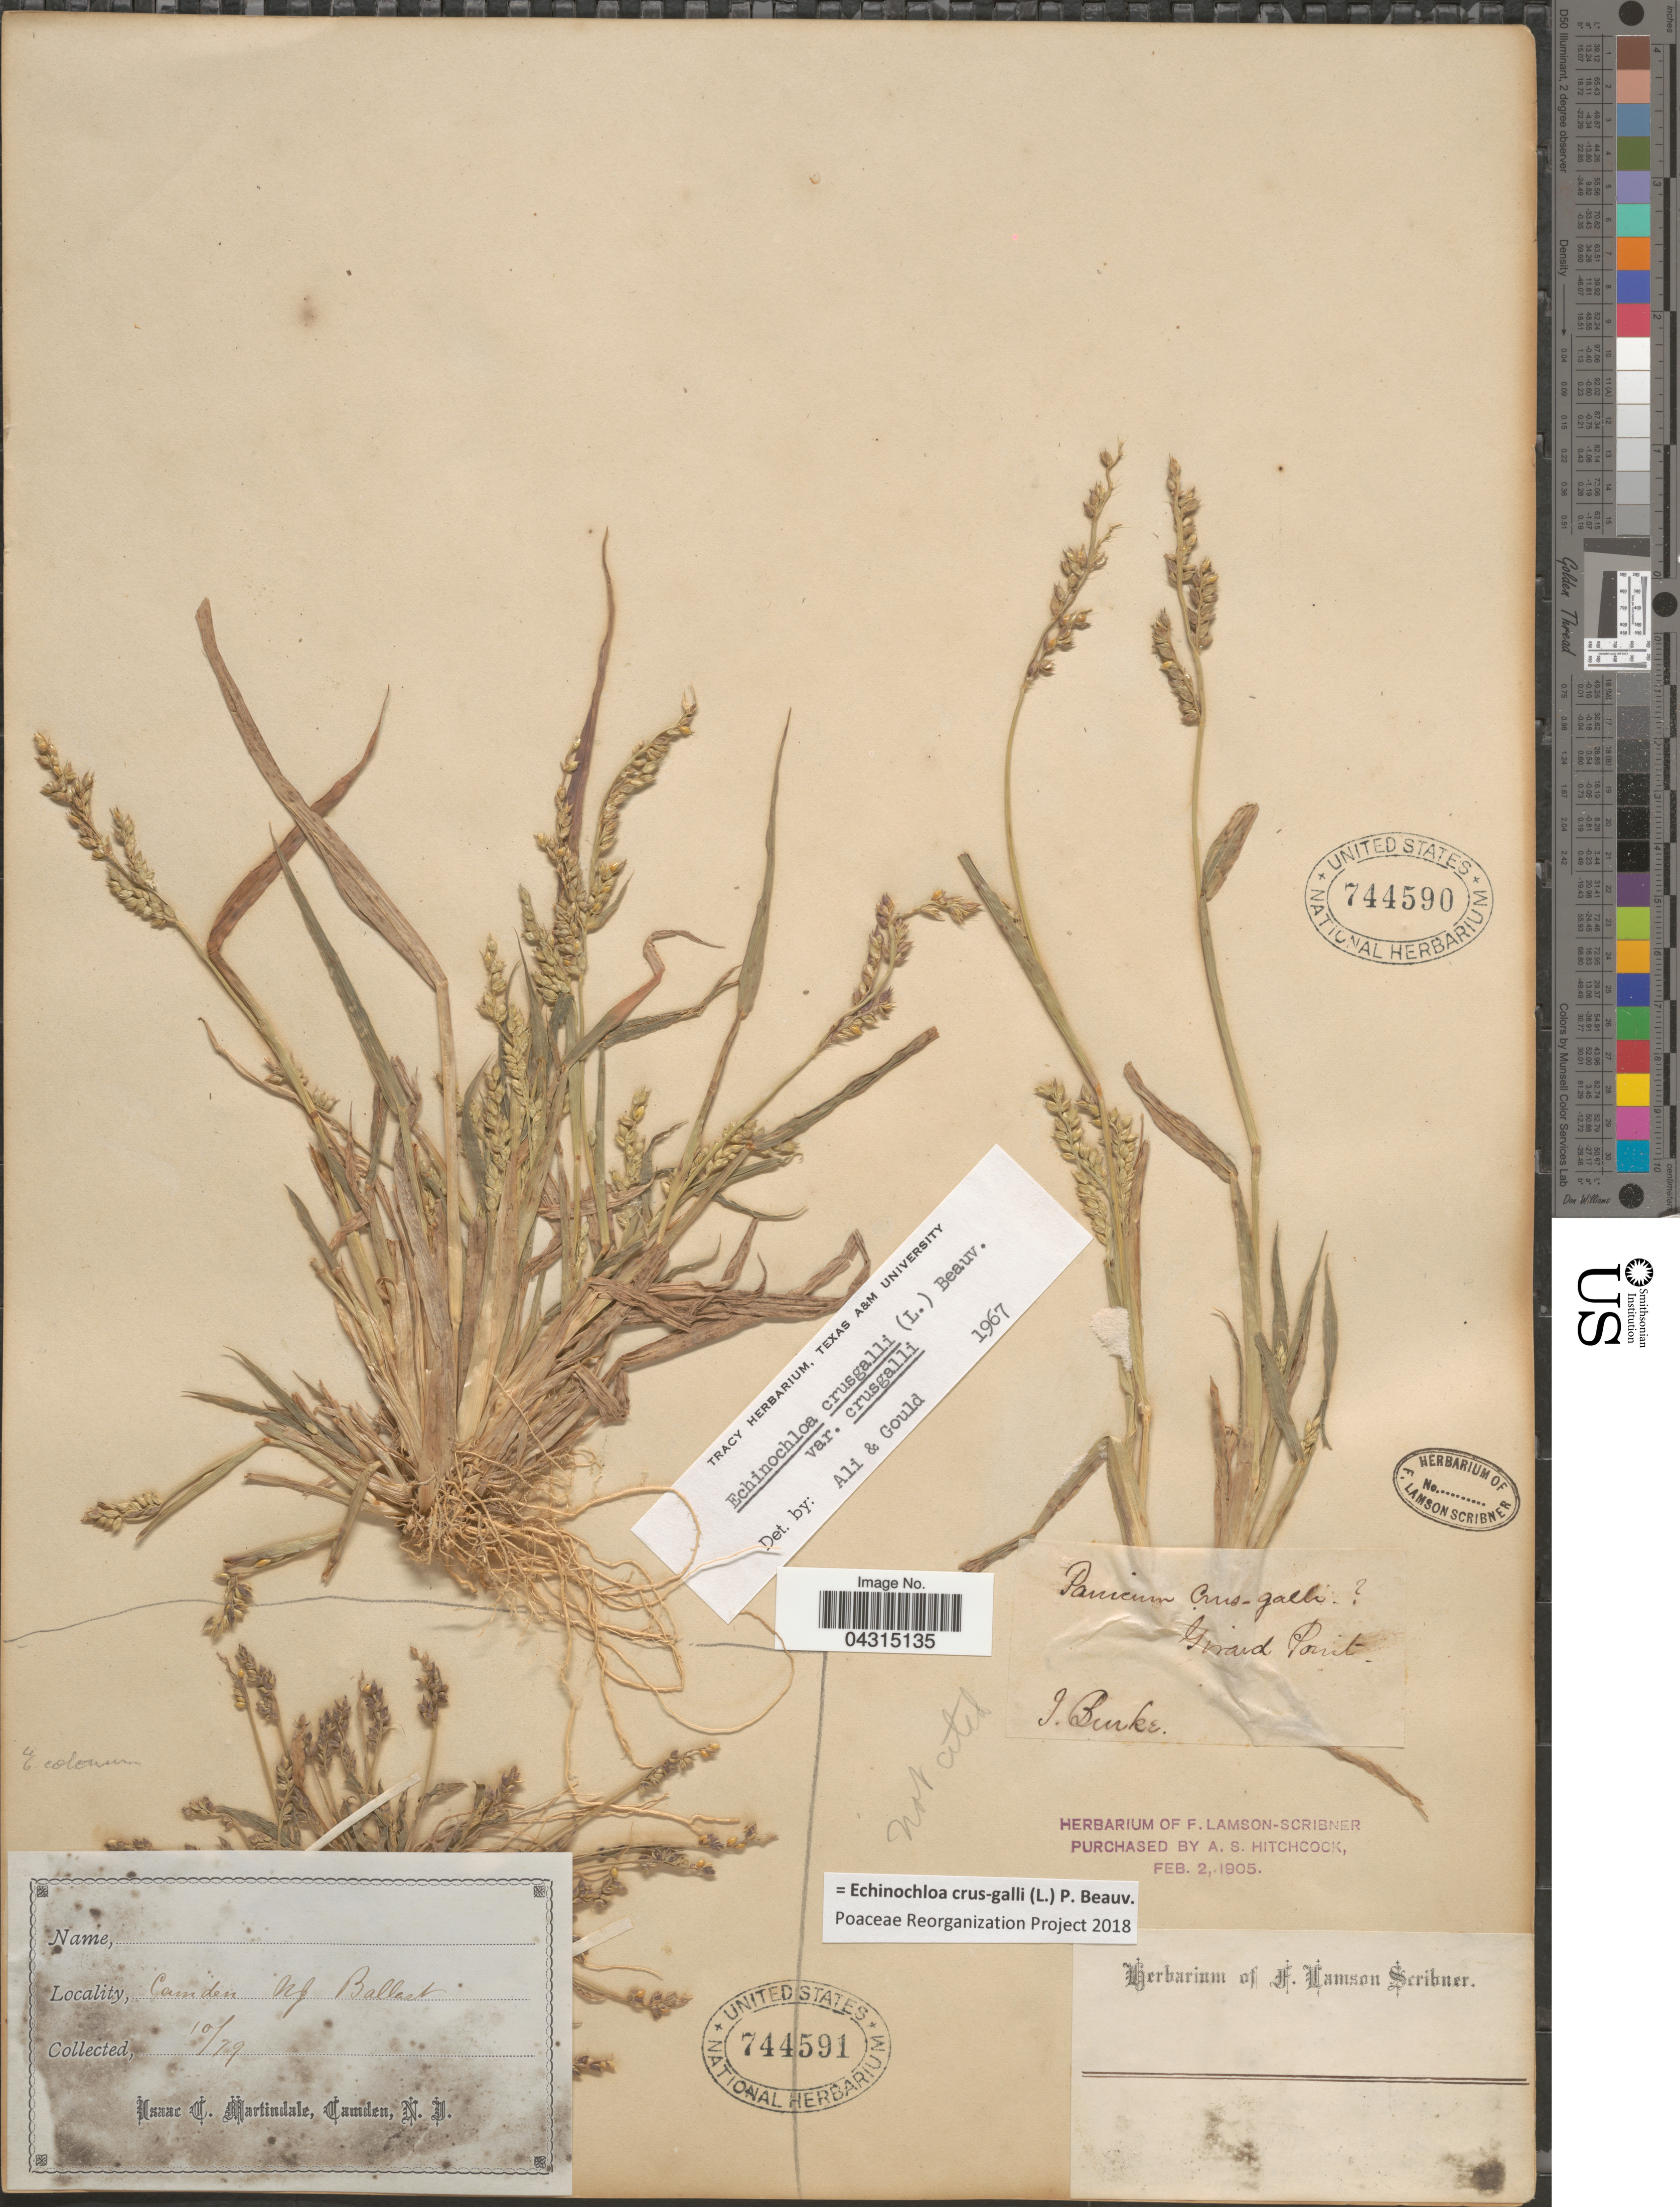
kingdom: Plantae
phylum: Tracheophyta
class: Liliopsida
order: Poales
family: Poaceae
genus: Echinochloa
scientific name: Echinochloa crus-galli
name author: (L.) P. Beauv.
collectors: I. C. Martindale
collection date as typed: Transcribed d/m/y: /10/79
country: United States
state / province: New Jersey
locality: Camden. Ballast.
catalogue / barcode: US 744591-2